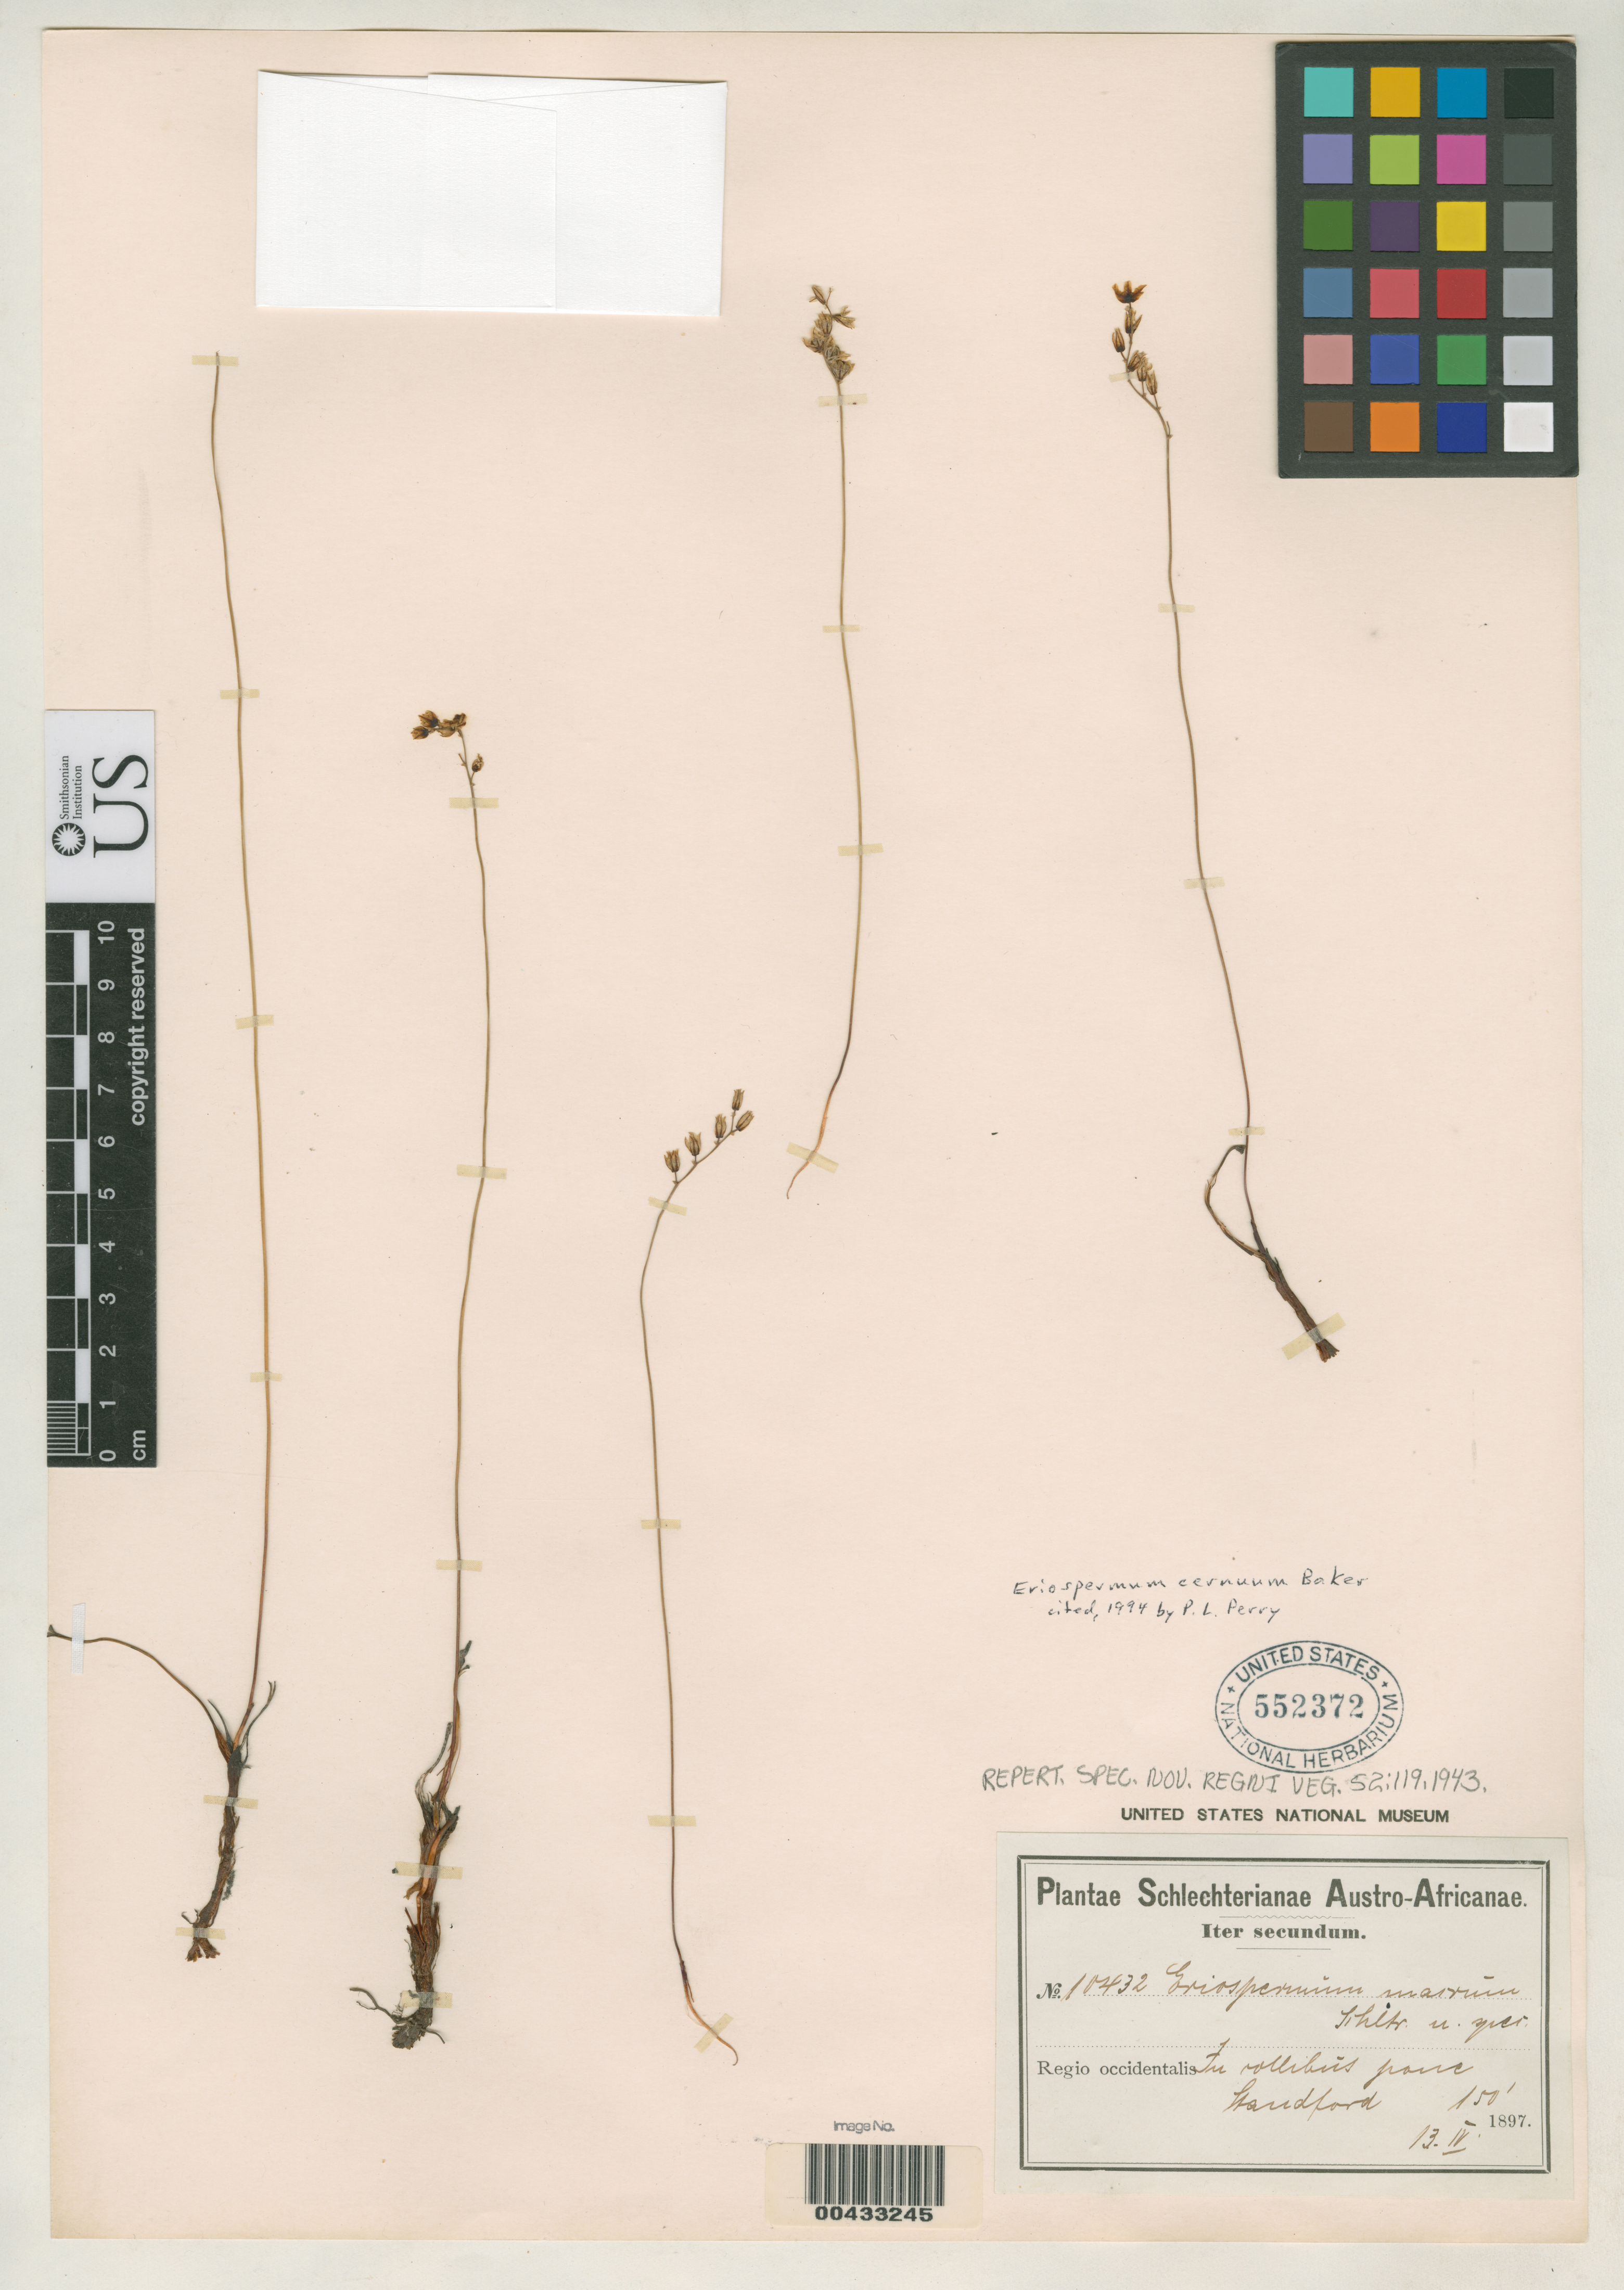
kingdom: Plantae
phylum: Tracheophyta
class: Liliopsida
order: Asparagales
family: Asparagaceae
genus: Eriospermum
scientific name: Eriospermum macrum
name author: Schltr. ex Poelln.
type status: Isotype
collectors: F. R. R. Schlechter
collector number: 10432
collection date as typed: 13 Apr 1897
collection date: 1897-04-13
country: South Africa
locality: In vallibus pauc Stanford.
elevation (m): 46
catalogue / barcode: US 552372